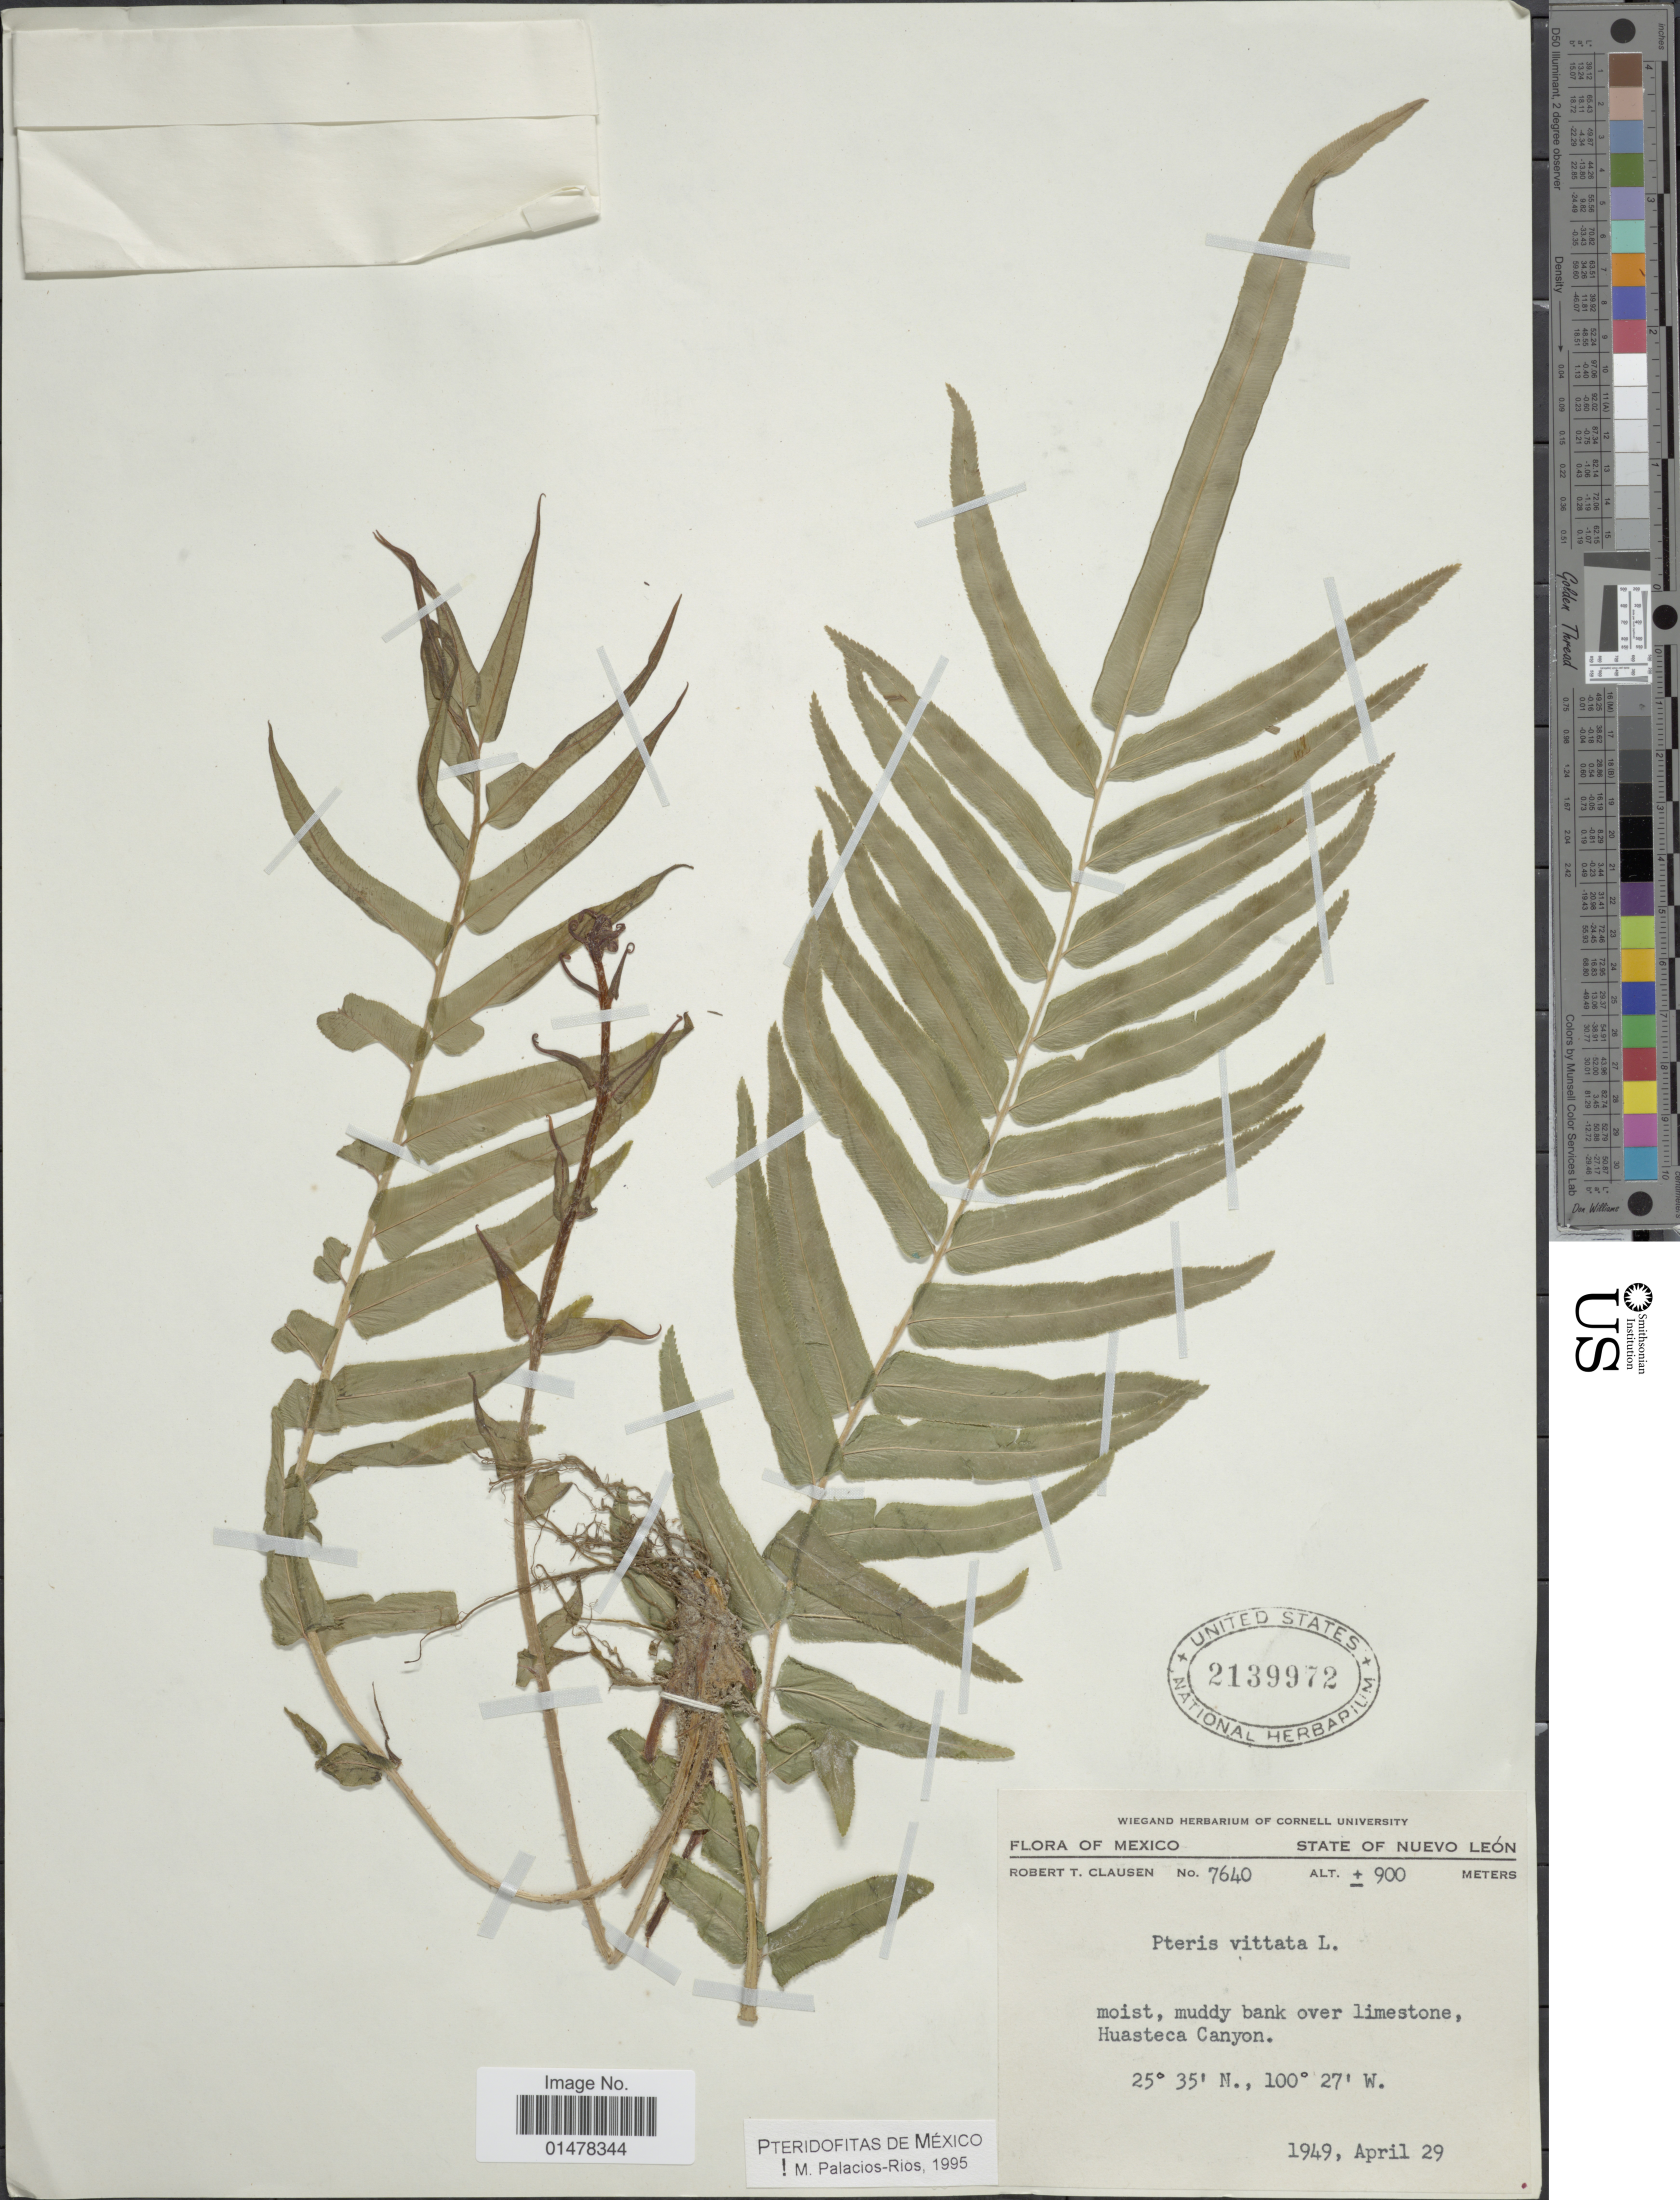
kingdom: Plantae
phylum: Tracheophyta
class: Polypodiopsida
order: Polypodiales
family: Pteridaceae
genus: Pteris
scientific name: Pteris vittata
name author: L.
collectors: R. T. Clausen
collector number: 7640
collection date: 1949-04-29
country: Mexico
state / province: Nuevo León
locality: Flora of Mexico, State of Nuevo León, moist muddy bank over limestone, Huasteca Canyon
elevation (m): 900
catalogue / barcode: US 2139972